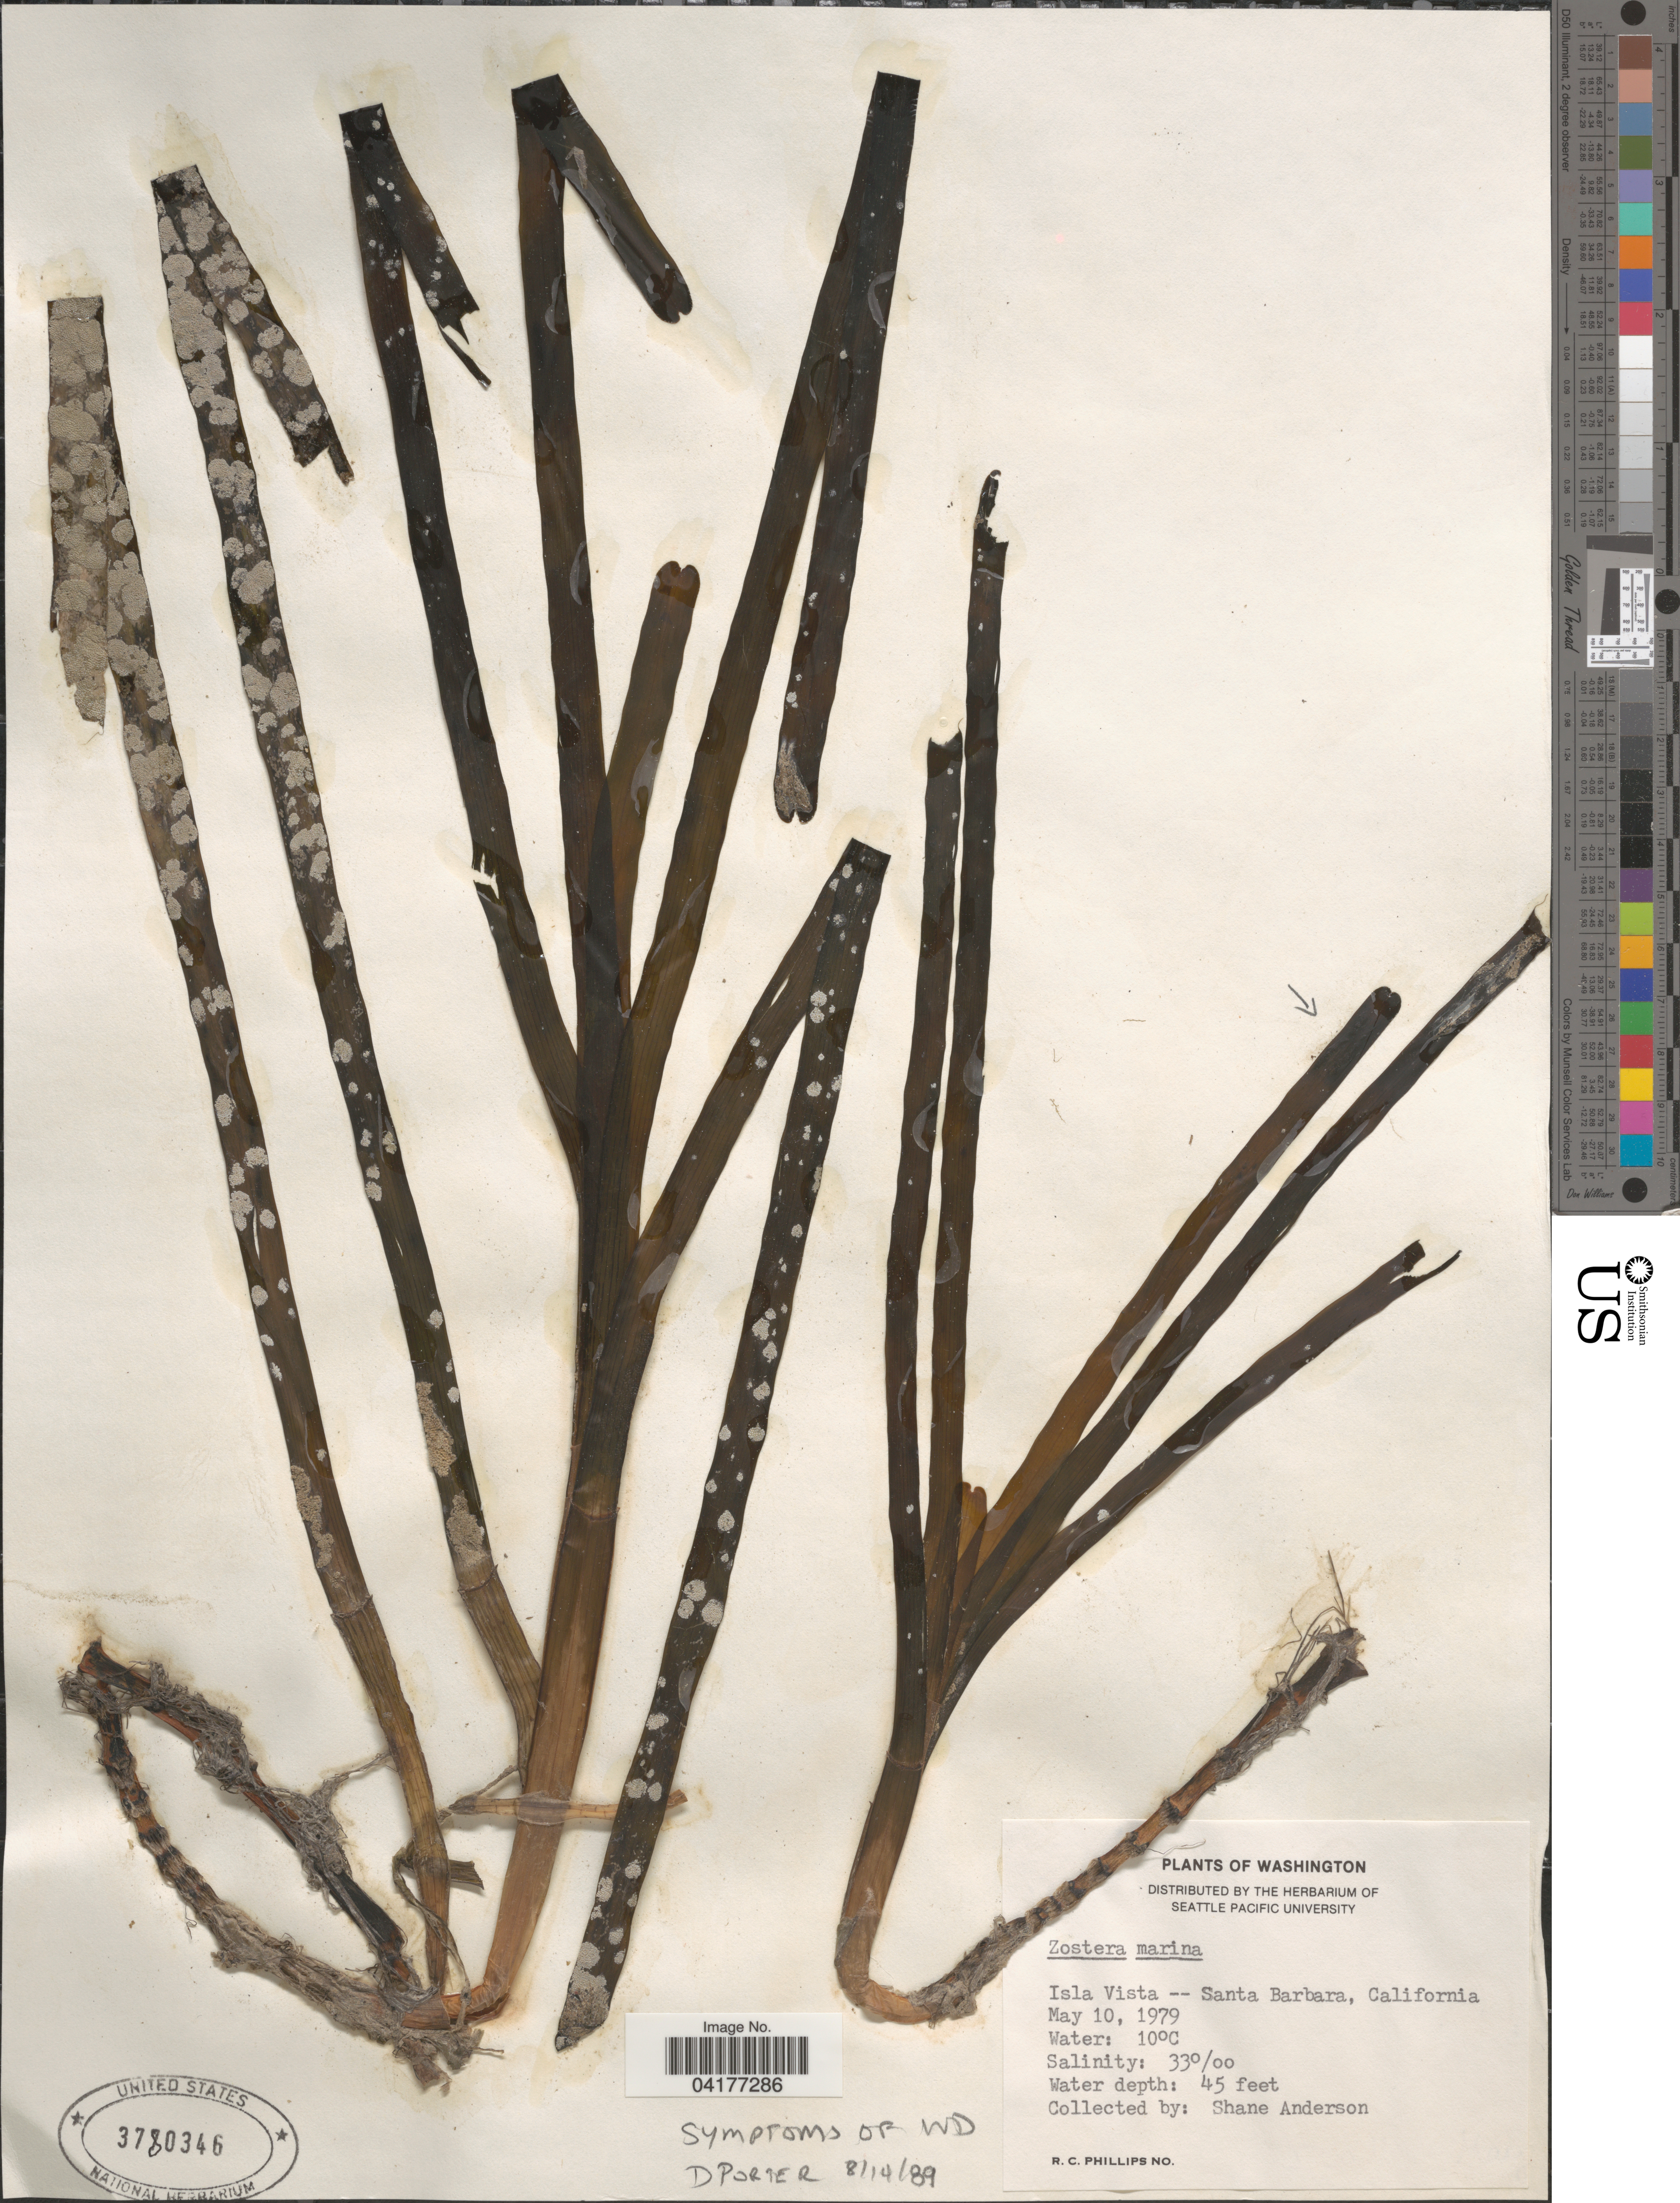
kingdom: Plantae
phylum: Tracheophyta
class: Liliopsida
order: Alismatales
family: Zosteraceae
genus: Zostera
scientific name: Zostera marina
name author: L.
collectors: S. Anderson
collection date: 1979-05-10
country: United States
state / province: California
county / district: Santa Barbara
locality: Isla Vista -- Santa Barbara.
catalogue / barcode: US 3780346